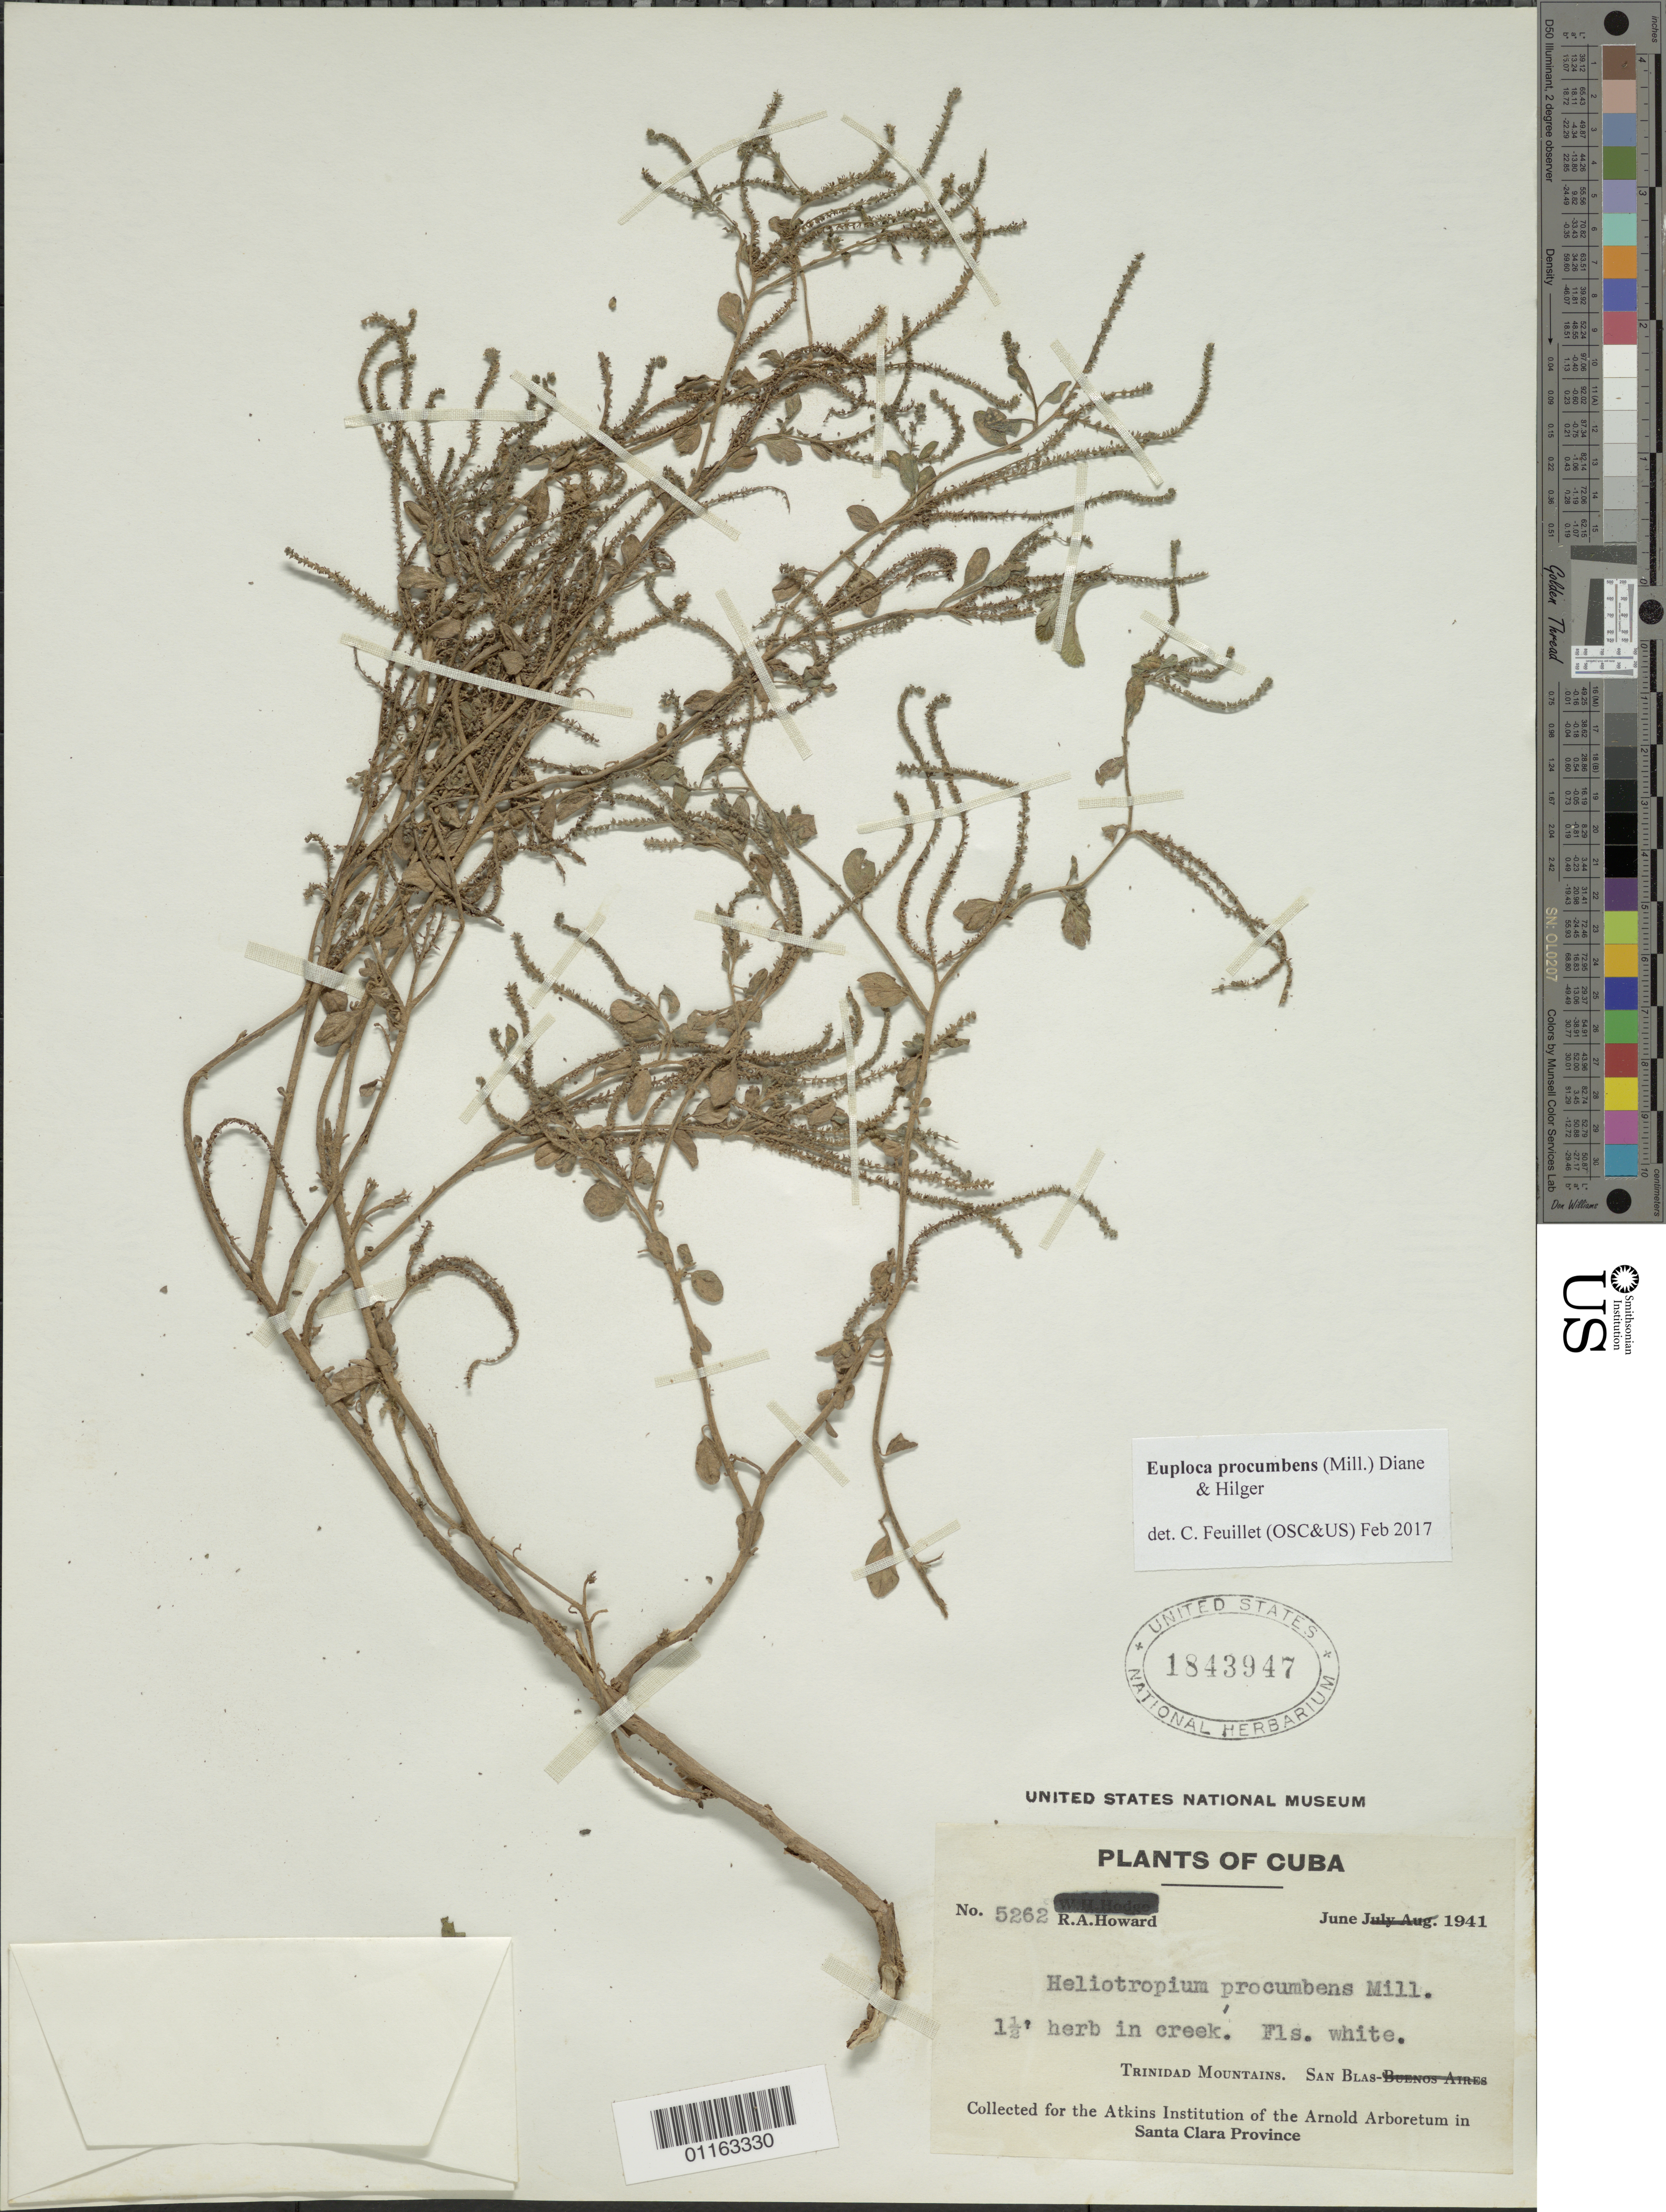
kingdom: Plantae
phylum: Tracheophyta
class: Magnoliopsida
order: Boraginales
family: Heliotropiaceae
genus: Euploca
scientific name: Euploca procumbens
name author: (Mill.) Diane & Hilger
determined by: Feuillet, C.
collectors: R. A. Howard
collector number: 5262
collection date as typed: Jun 1941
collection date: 1941-06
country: Cuba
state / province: Villa Clara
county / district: Santa Clara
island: Cuba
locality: Trinidad Mountains, San-Blas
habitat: In creek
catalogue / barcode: US 1843947